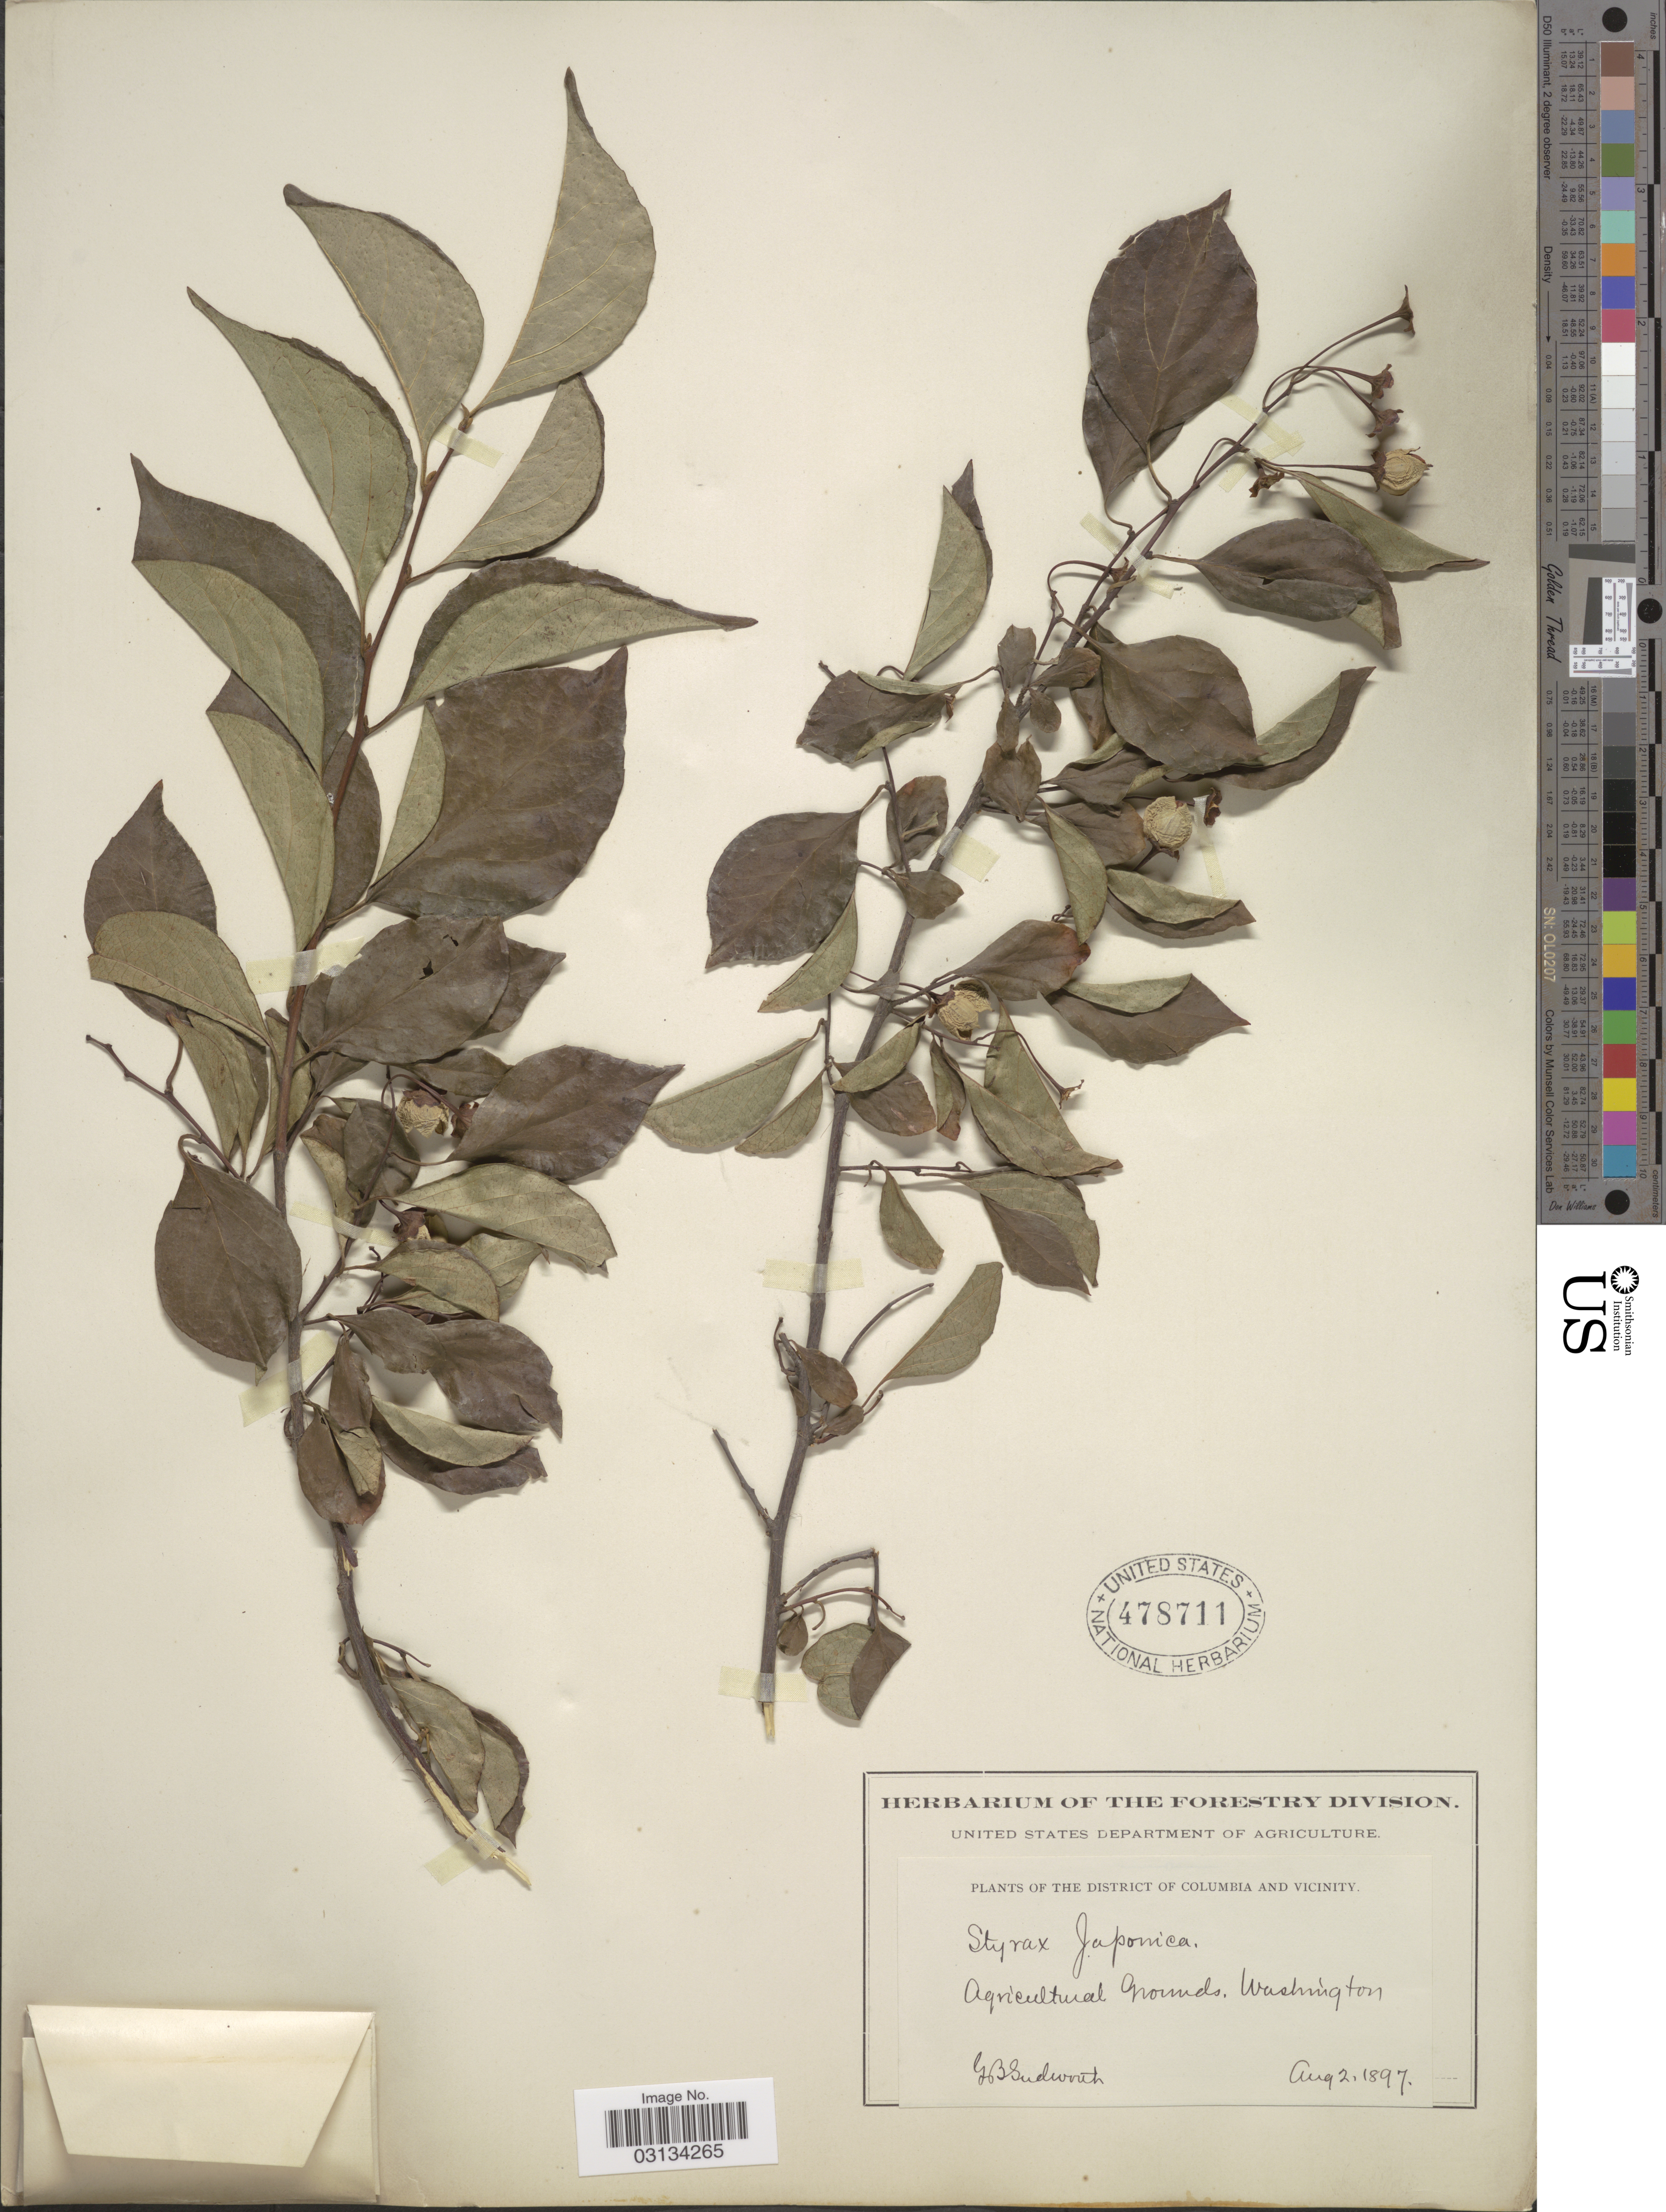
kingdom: Plantae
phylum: Tracheophyta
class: Magnoliopsida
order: Ericales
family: Styracaceae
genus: Styrax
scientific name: Styrax japonicus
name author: Siebold & Zucc.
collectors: G. B. Sudworth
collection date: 1897-08-02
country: United States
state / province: District of Columbia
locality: The District of Columbia and Vicinity. Agricultural Grounds.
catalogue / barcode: US 478711